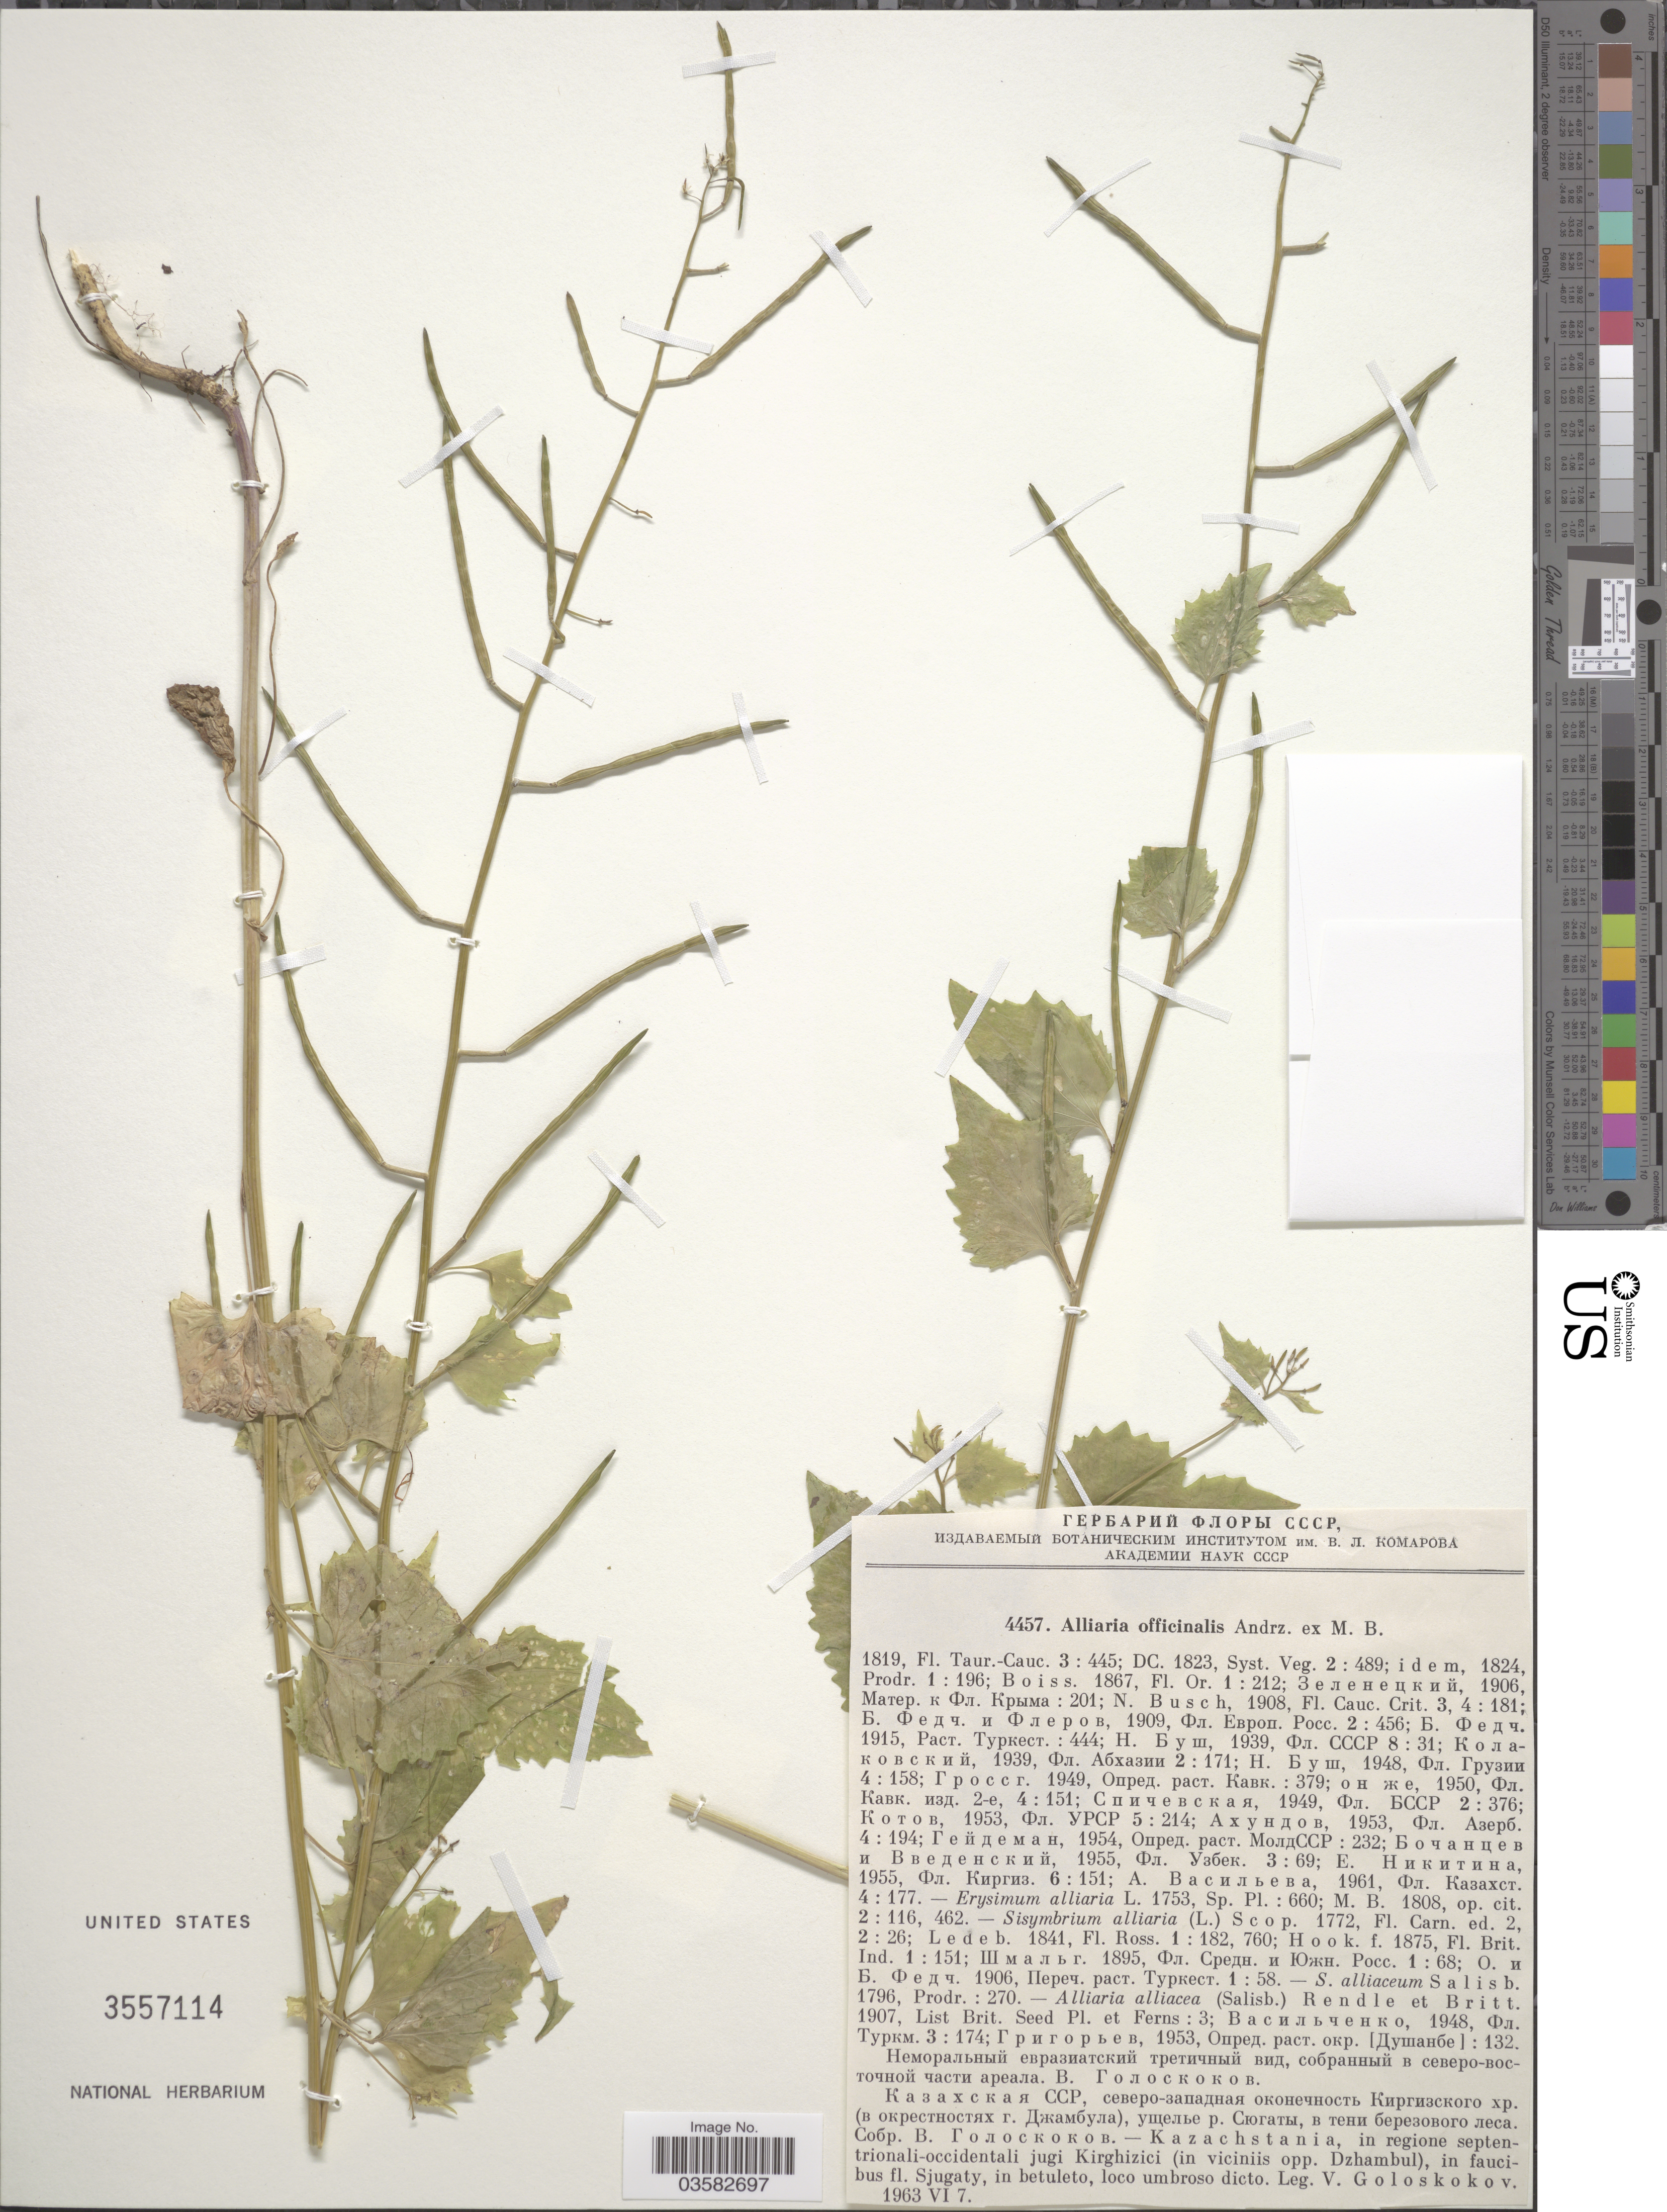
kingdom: Plantae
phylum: Tracheophyta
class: Magnoliopsida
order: Brassicales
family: Brassicaceae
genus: Alliaria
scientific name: Alliaria petiolata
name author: (M. Bieb.) Cavara & Grande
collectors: V. P. Goloskokov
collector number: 4457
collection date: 1963-06-07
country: Kazakhstan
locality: Kazachstania, in regione septentrionali-occidentali jugi Kirghizici (in viciniis opp. Dzhambul), in faucibus fl. Sjugaty, in betuleto, loco umbroso dicto.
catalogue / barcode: US 3557114